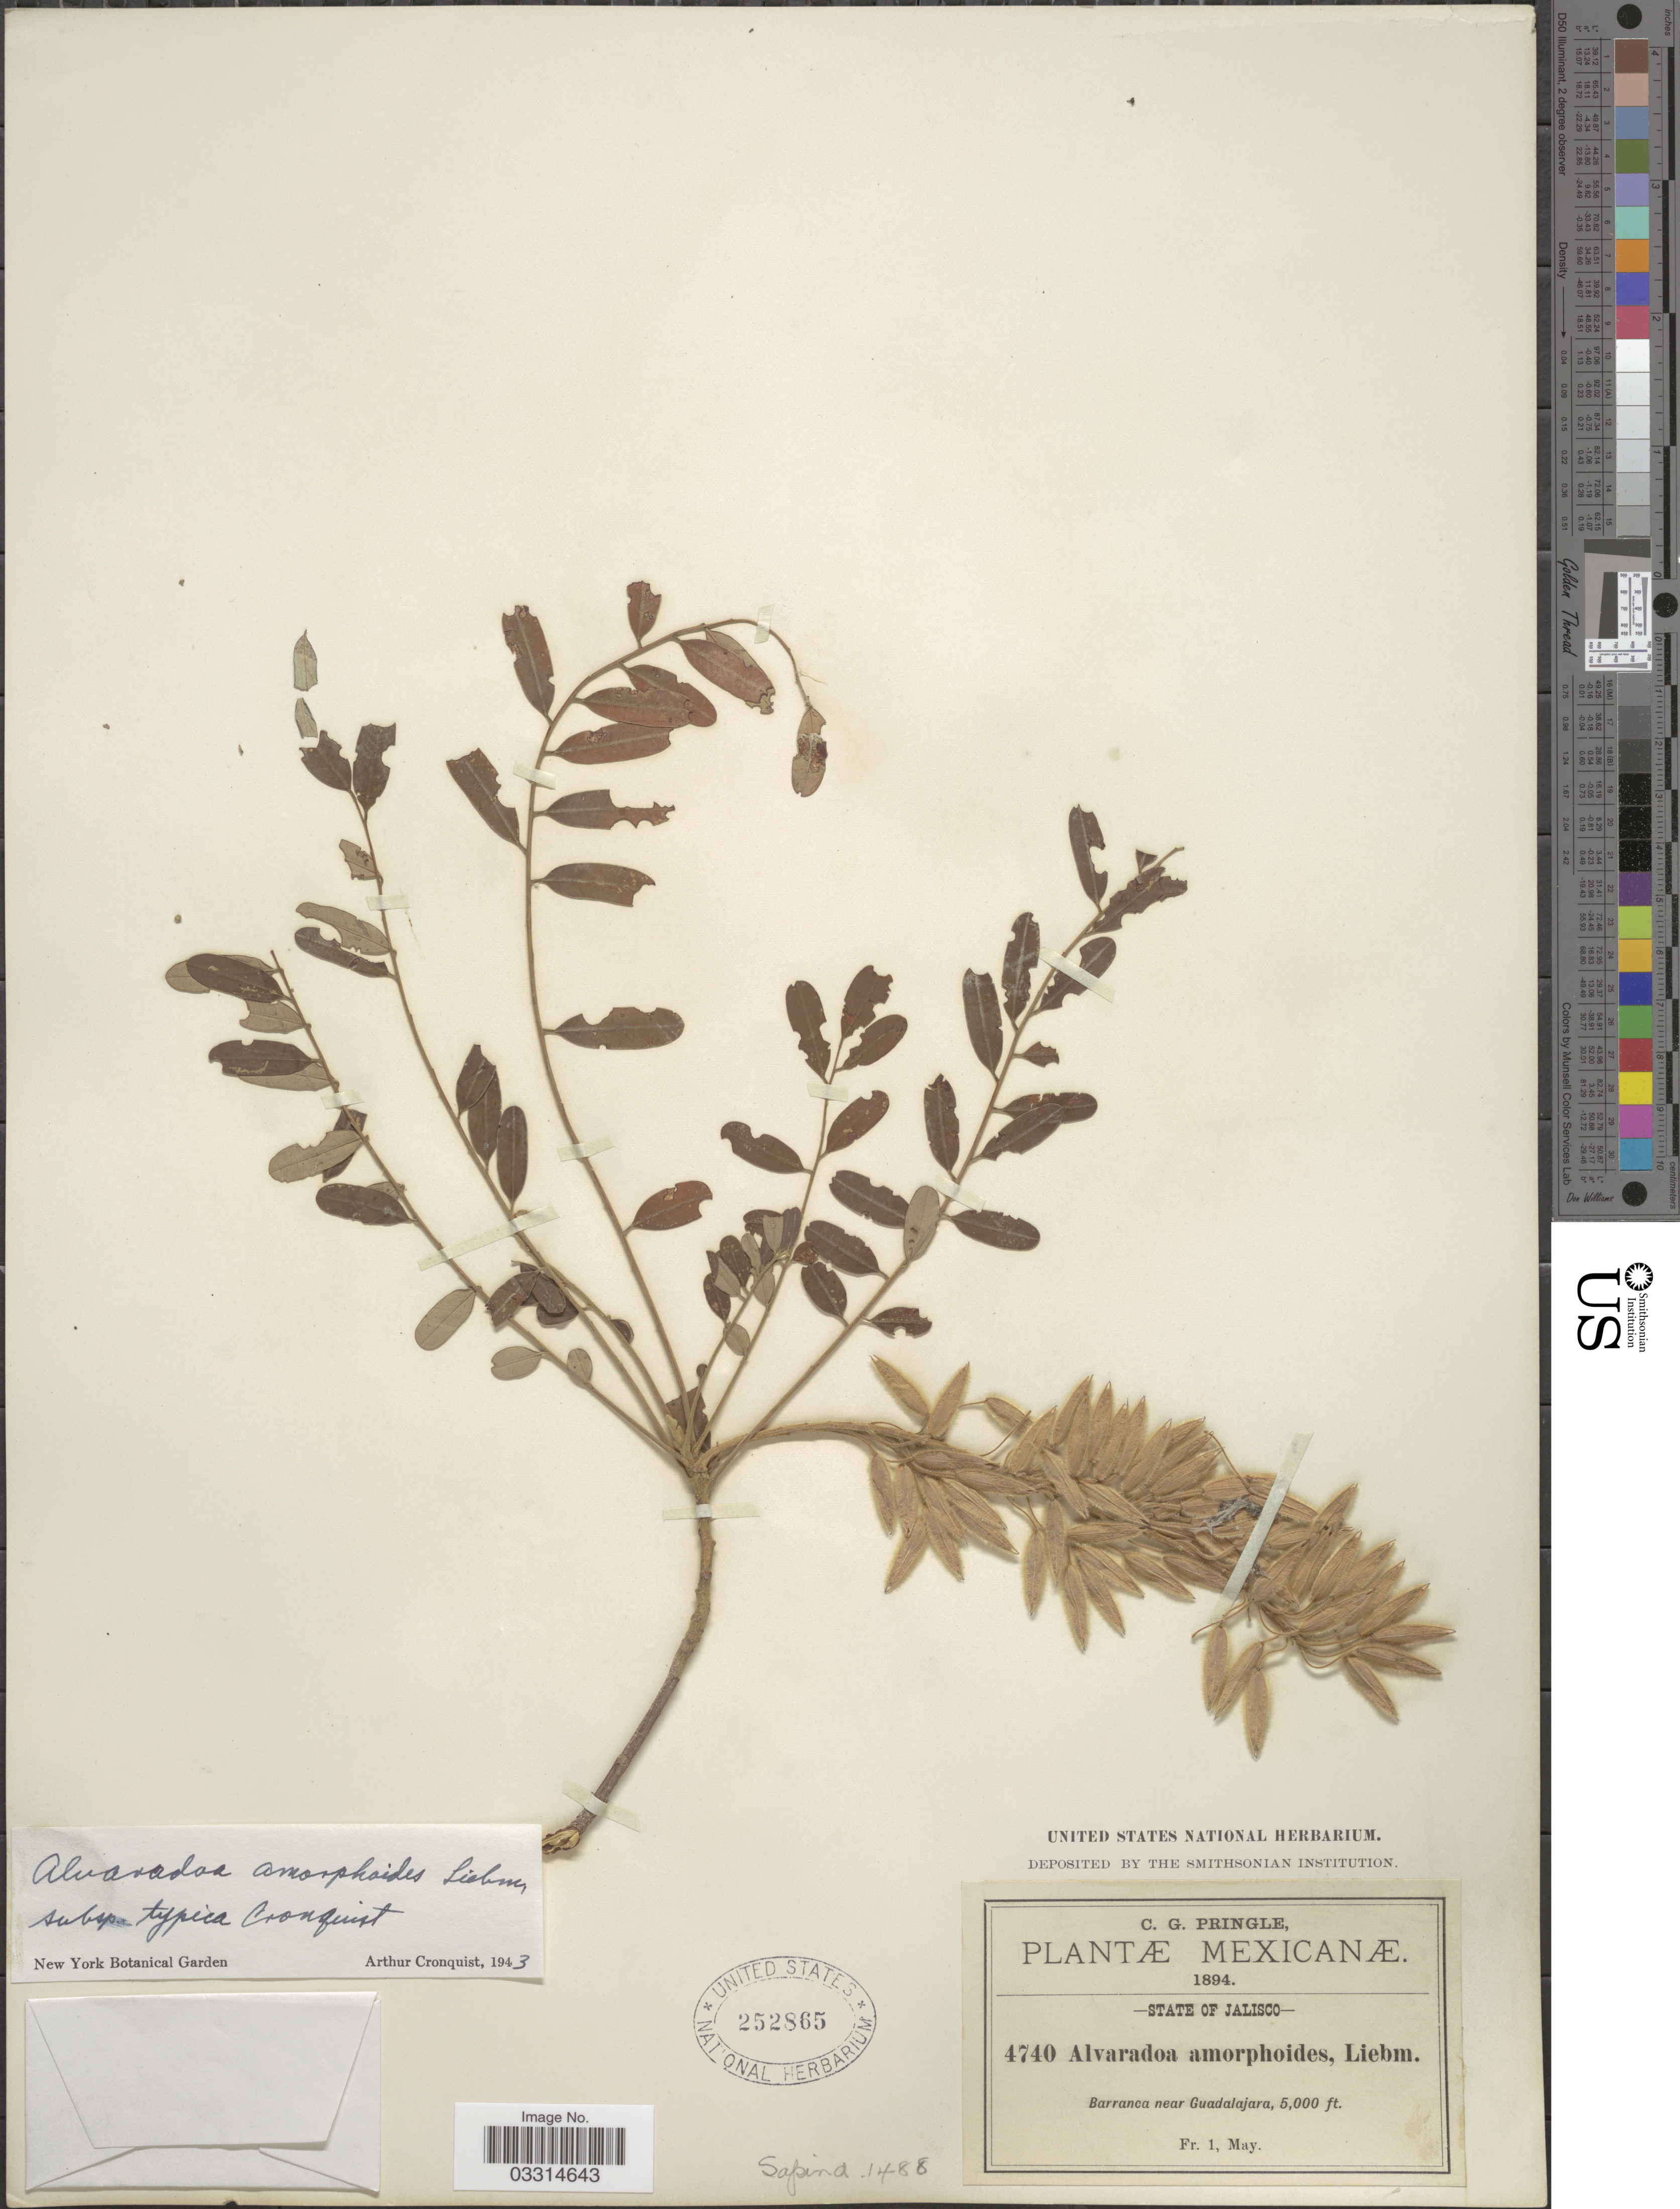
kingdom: Plantae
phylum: Tracheophyta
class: Magnoliopsida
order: Picramniales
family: Picramniaceae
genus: Alvaradoa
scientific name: Alvaradoa amorphoides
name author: Liebm.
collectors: C. G. Pringle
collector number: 4740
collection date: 1894-05-01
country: Mexico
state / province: Jalisco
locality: Barranca near Guadalajara.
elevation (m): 1524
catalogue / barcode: US 252865